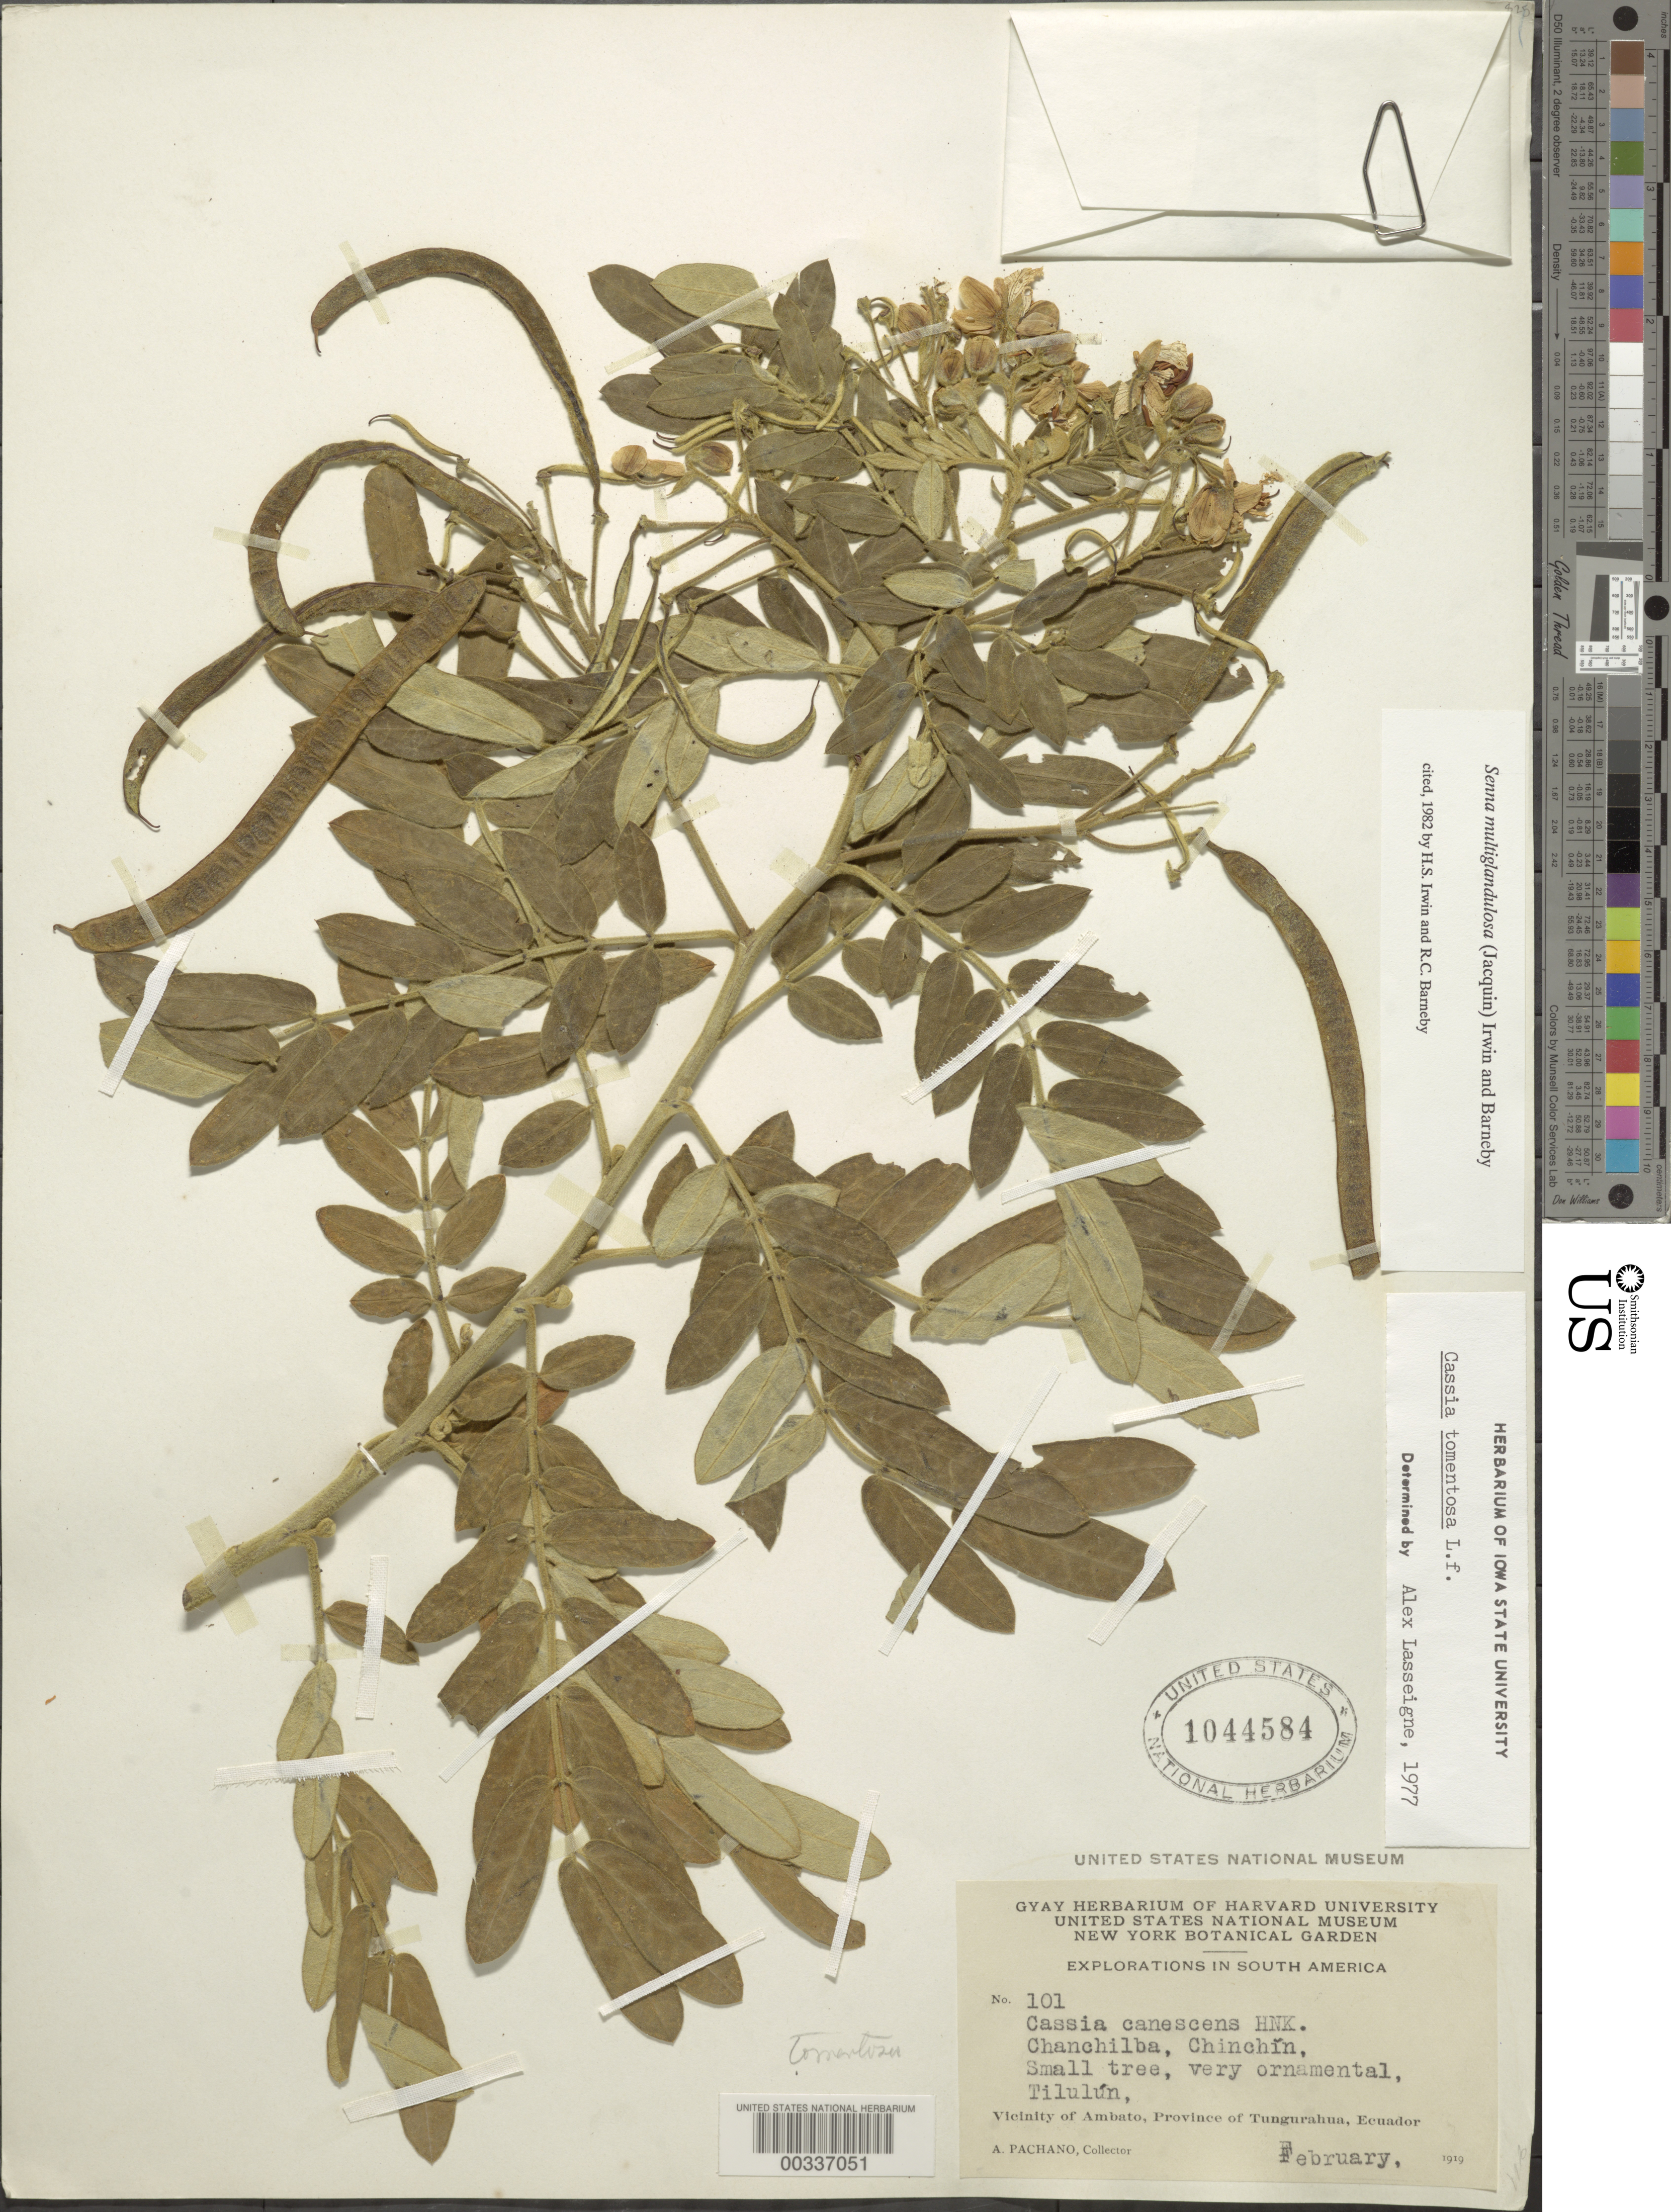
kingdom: Plantae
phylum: Tracheophyta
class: Magnoliopsida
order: Fabales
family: Fabaceae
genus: Senna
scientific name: Senna multiglandulosa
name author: (Jacq.) H.S. Irwin & Barneby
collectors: A. Pachano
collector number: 101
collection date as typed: Feb 1919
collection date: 1919-02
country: Ecuador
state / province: Tungurahua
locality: Tilulun; vicinity of ambato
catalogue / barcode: US 1044584